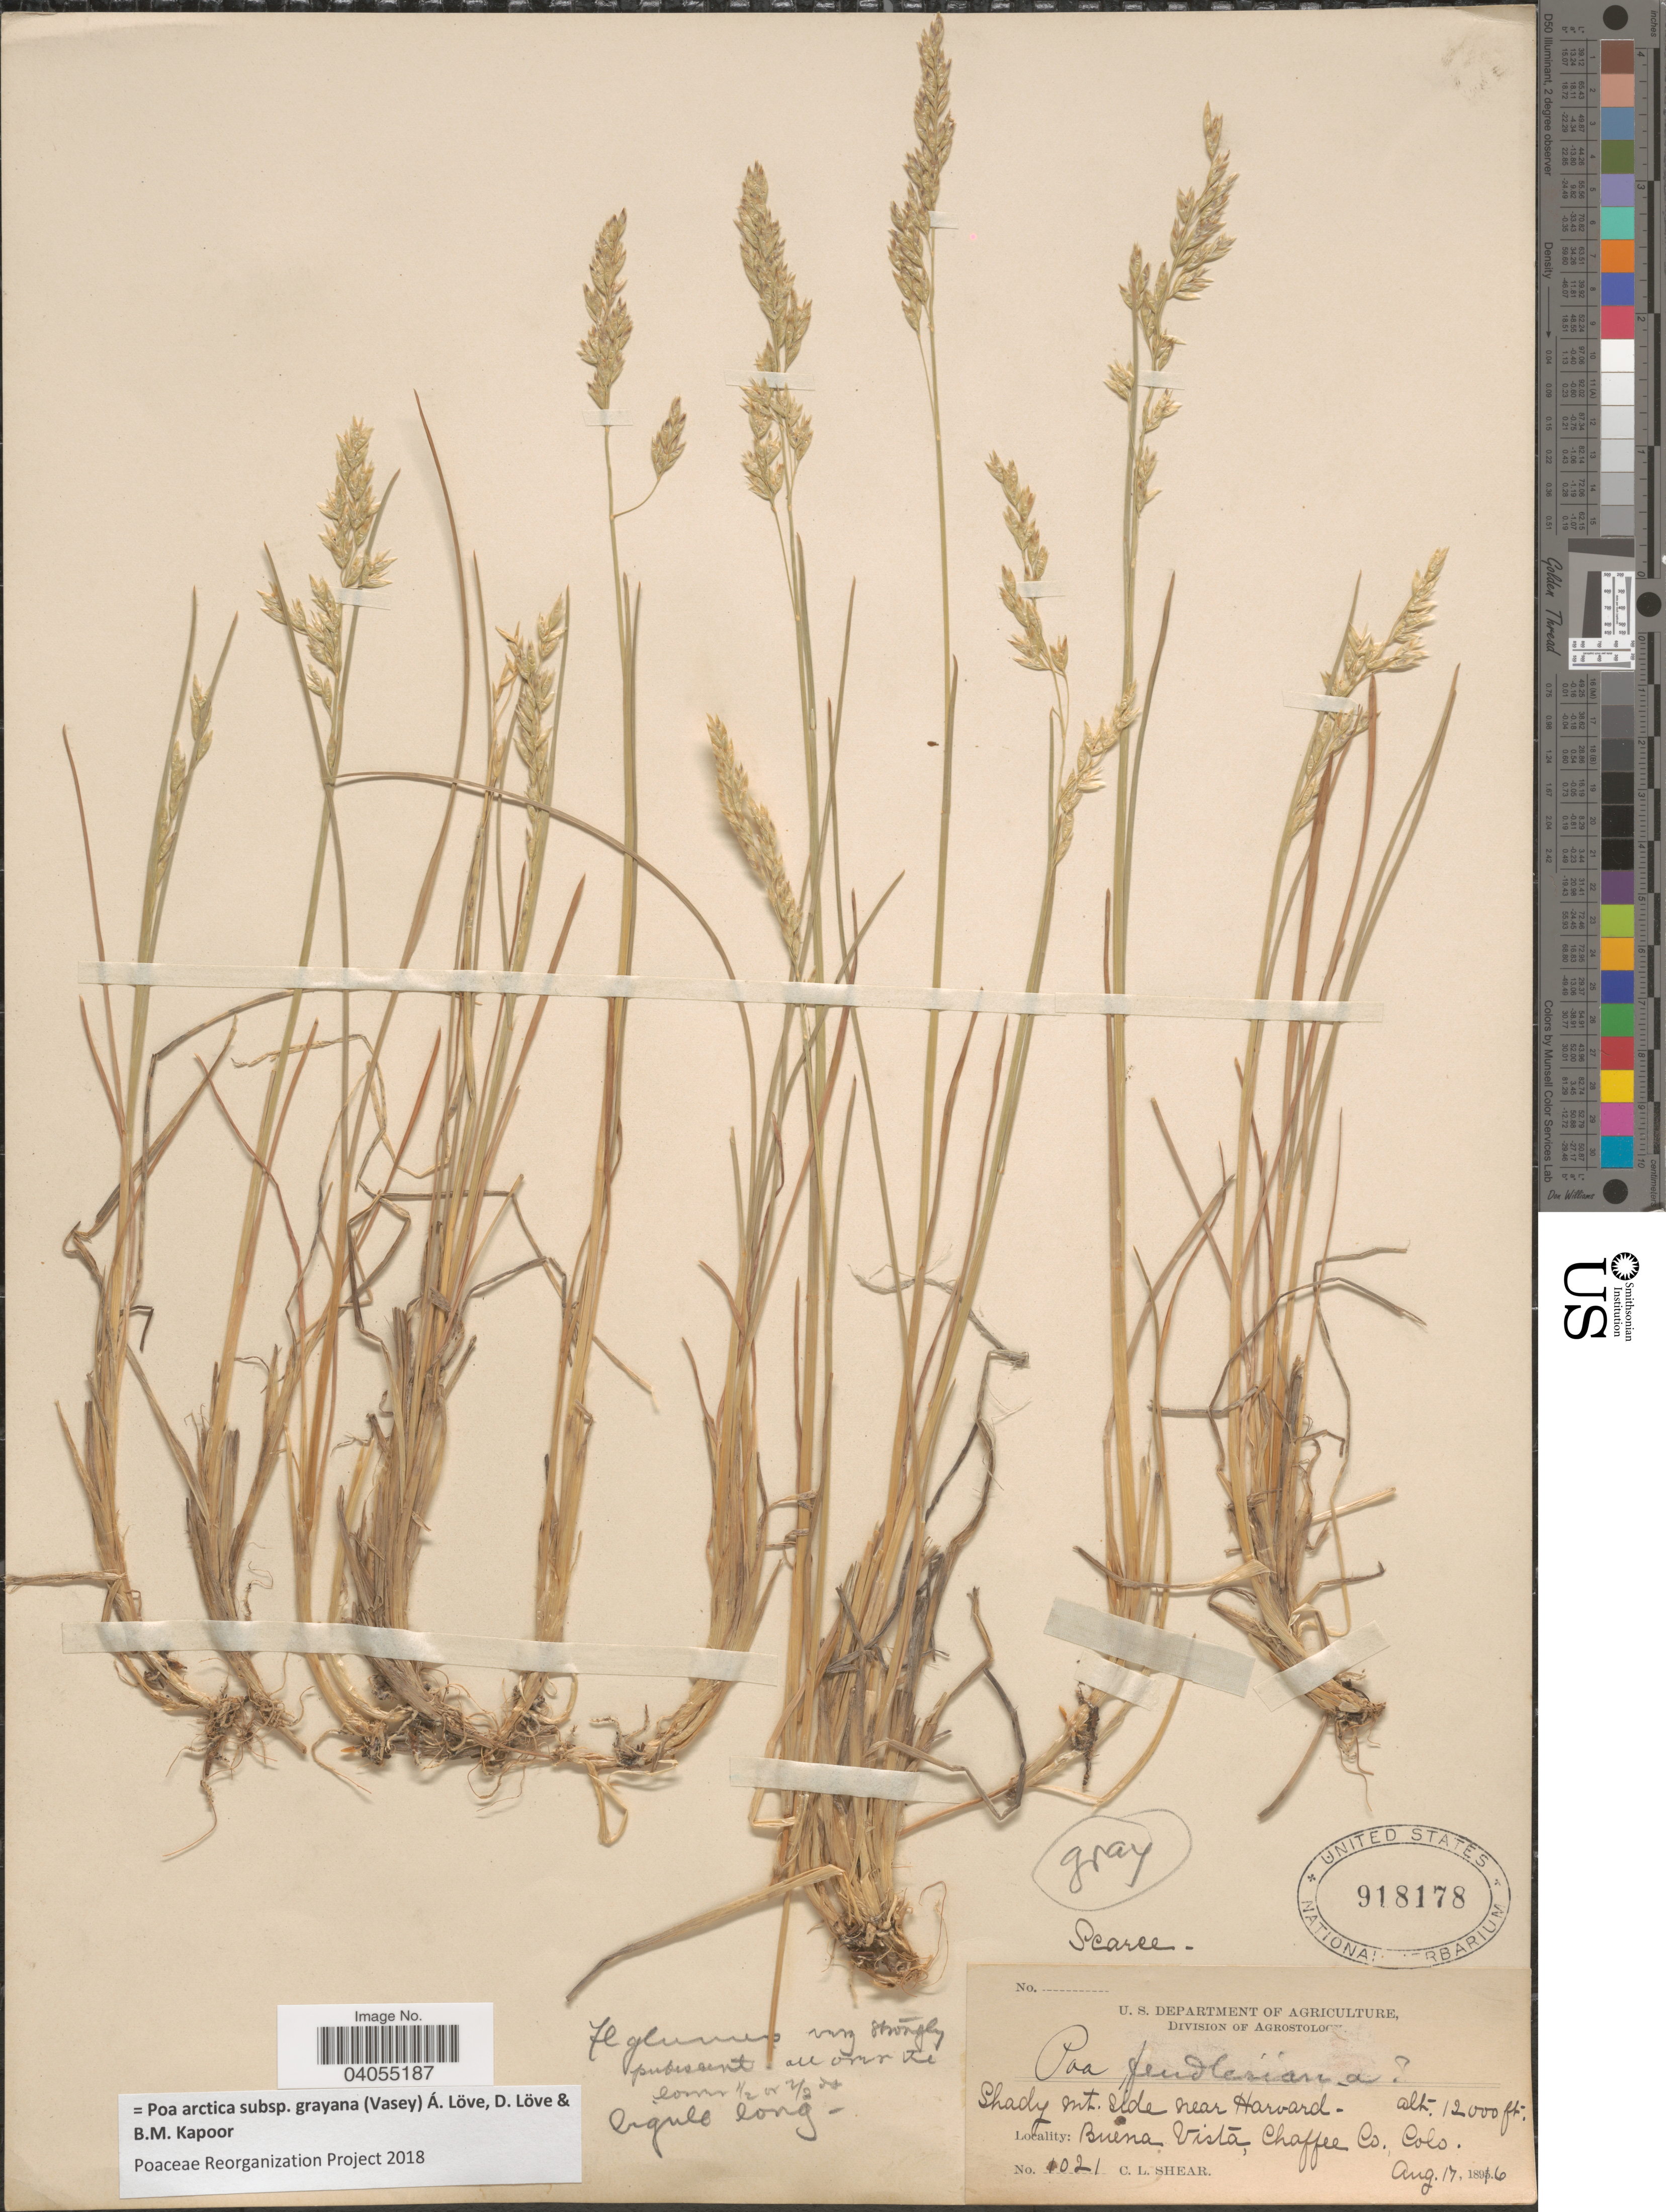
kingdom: Plantae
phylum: Tracheophyta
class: Liliopsida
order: Poales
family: Poaceae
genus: Poa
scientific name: Poa arctica subsp. grayana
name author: (Vasey) Á. Löve et al.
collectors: C. L. Shear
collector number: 1021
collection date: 1896-08-17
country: United States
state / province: Colorado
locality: Shady mt. side near Harvard. Buena Vista, Chaffee Co.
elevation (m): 3658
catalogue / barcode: US 918178